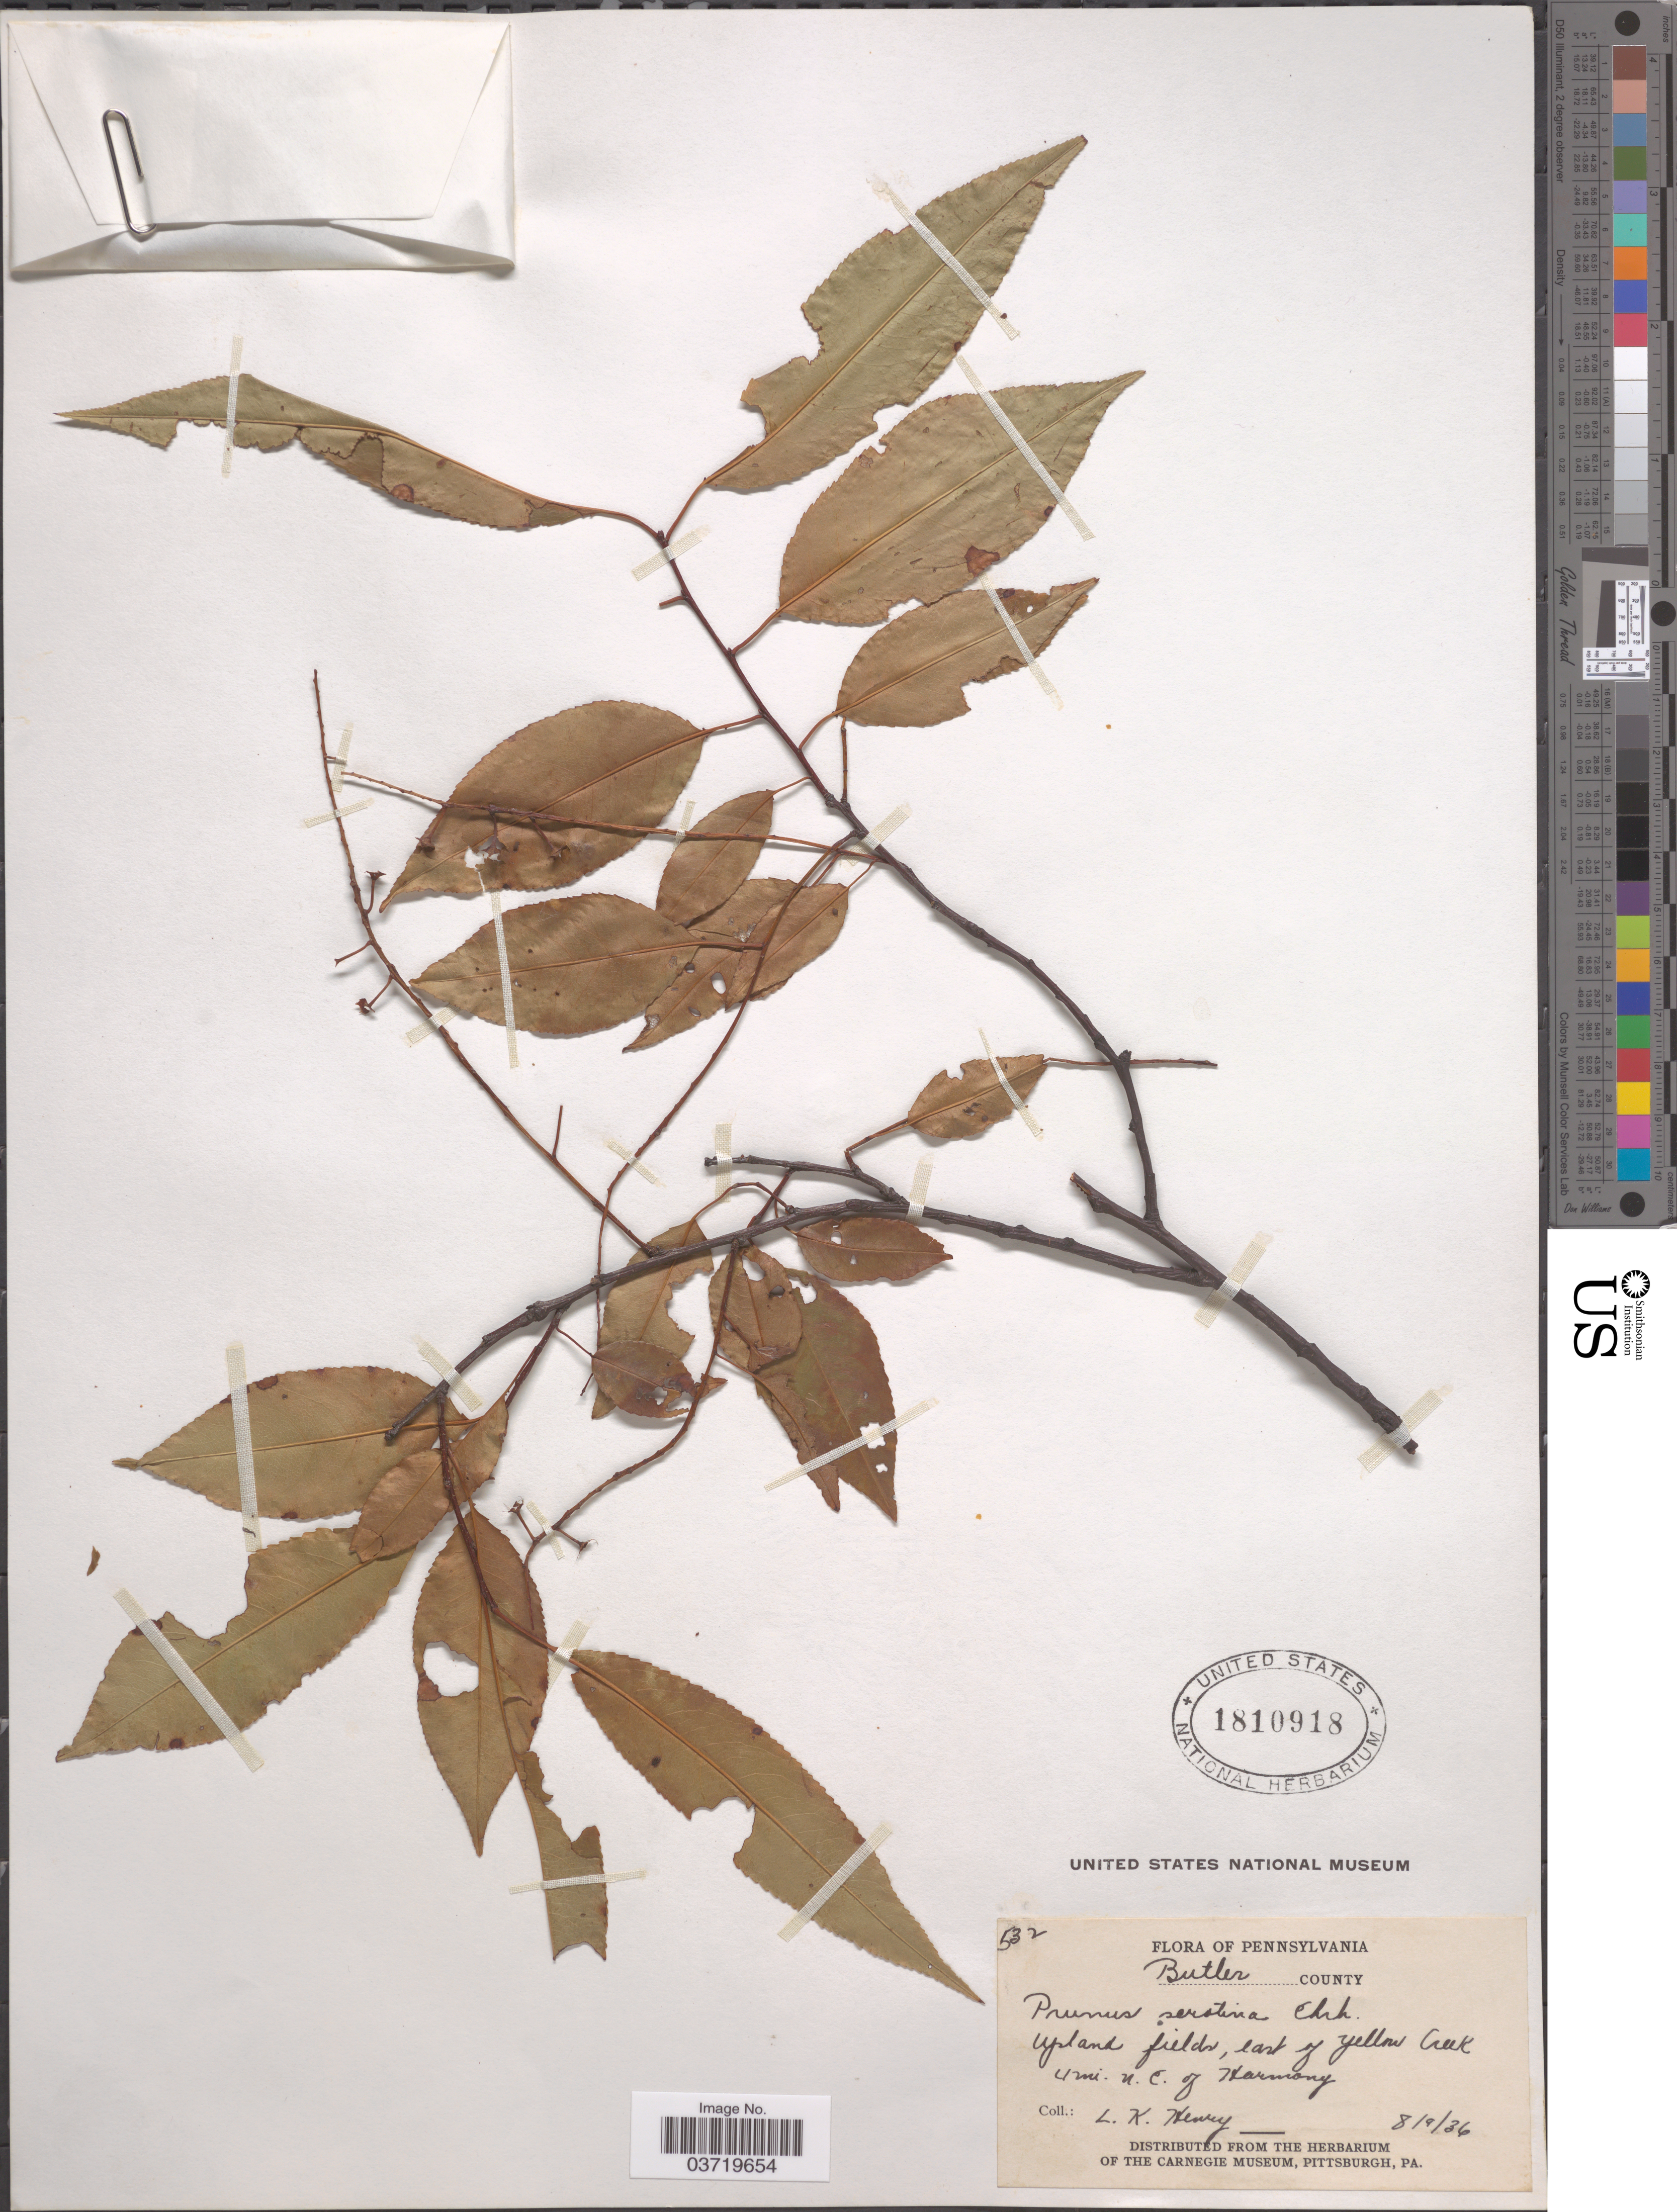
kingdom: Plantae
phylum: Tracheophyta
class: Magnoliopsida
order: Rosales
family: Rosaceae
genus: Prunus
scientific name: Prunus serotina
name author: Ehrh.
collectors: L. K. Henry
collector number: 532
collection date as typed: Transcribed d/m/y: 9/8/36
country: United States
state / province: Pennsylvania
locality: Butler County. Upland fields, east of Yellow Creek 4 mi. N. E. of Harmony.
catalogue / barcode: US 1810918